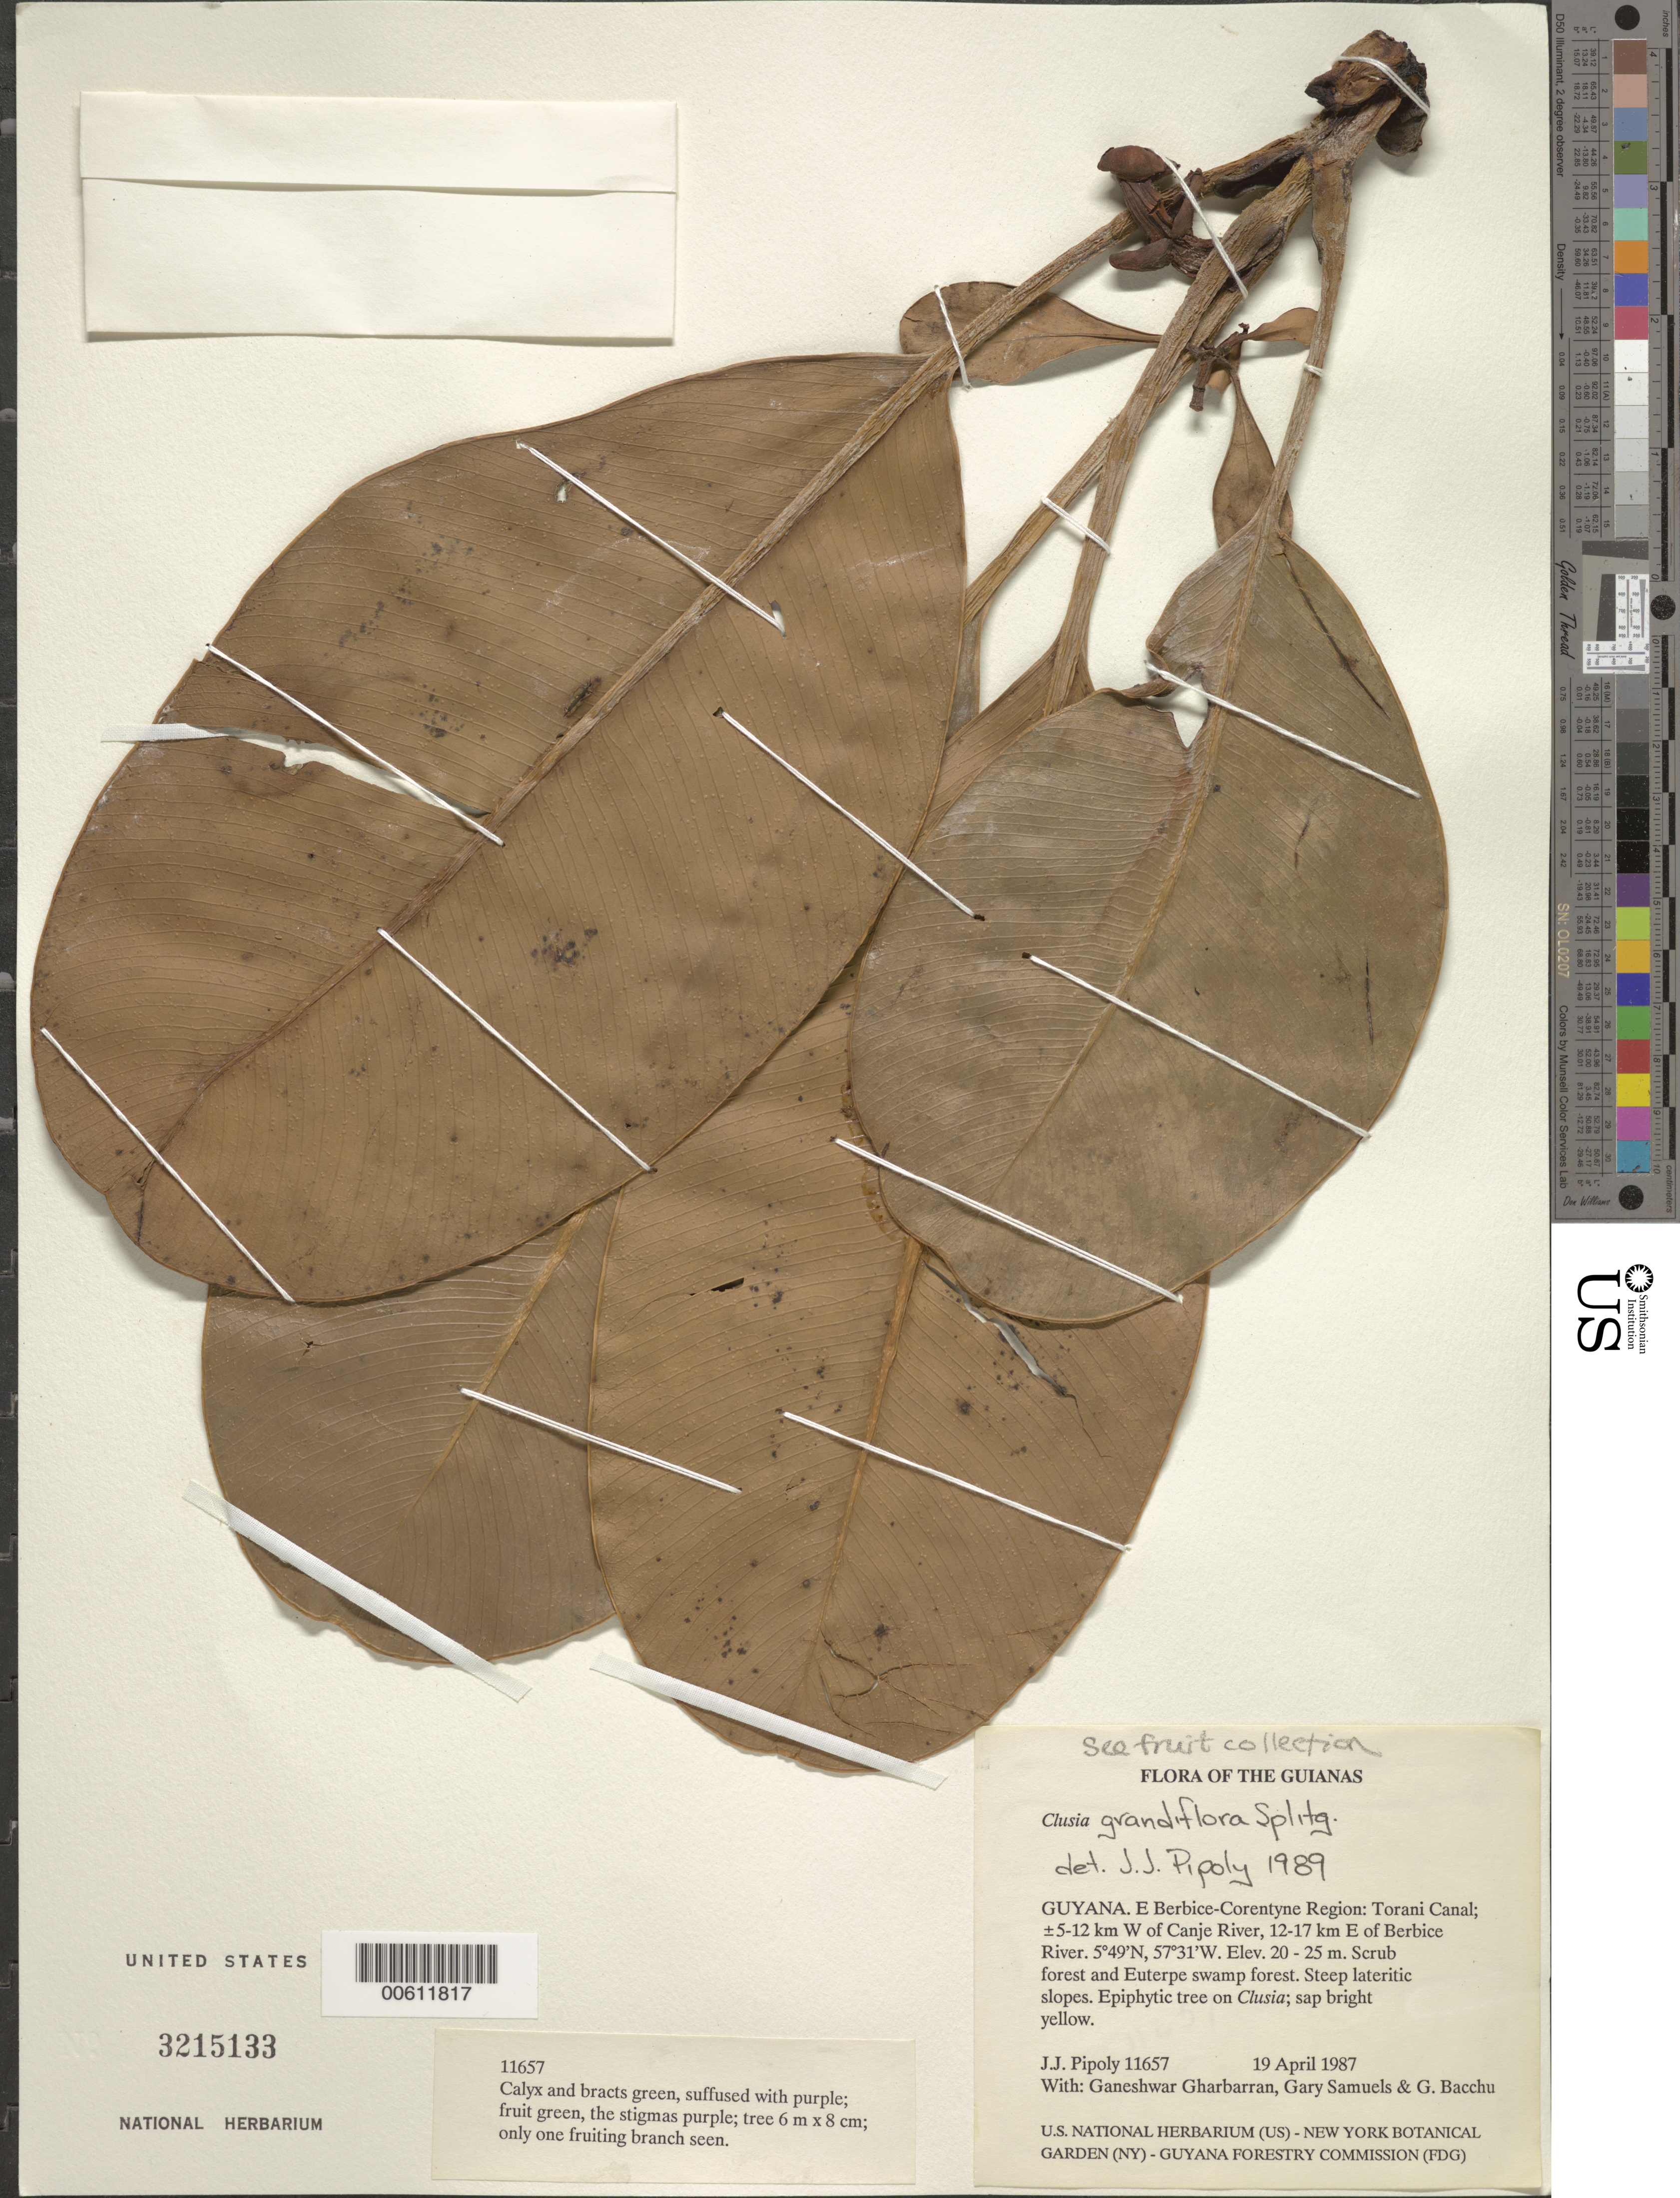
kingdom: Plantae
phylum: Tracheophyta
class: Magnoliopsida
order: Malpighiales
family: Clusiaceae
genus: Clusia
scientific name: Clusia grandiflora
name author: Splitg.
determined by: Pipoly, J. J., III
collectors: J. J. Pipoly, G. Gharbarran, G. Samuels & G. Bacchus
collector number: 11657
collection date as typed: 19 April 1987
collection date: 1987-04-19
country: Guyana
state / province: E. Berbice-Corentyne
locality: Torani Canal; ±5-12 km W of Canje River, 12-17 km E of Berbice River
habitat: Scrub forest and Euterpe Swamp forestSteep lateritic slopes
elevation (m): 20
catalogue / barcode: US 3215133